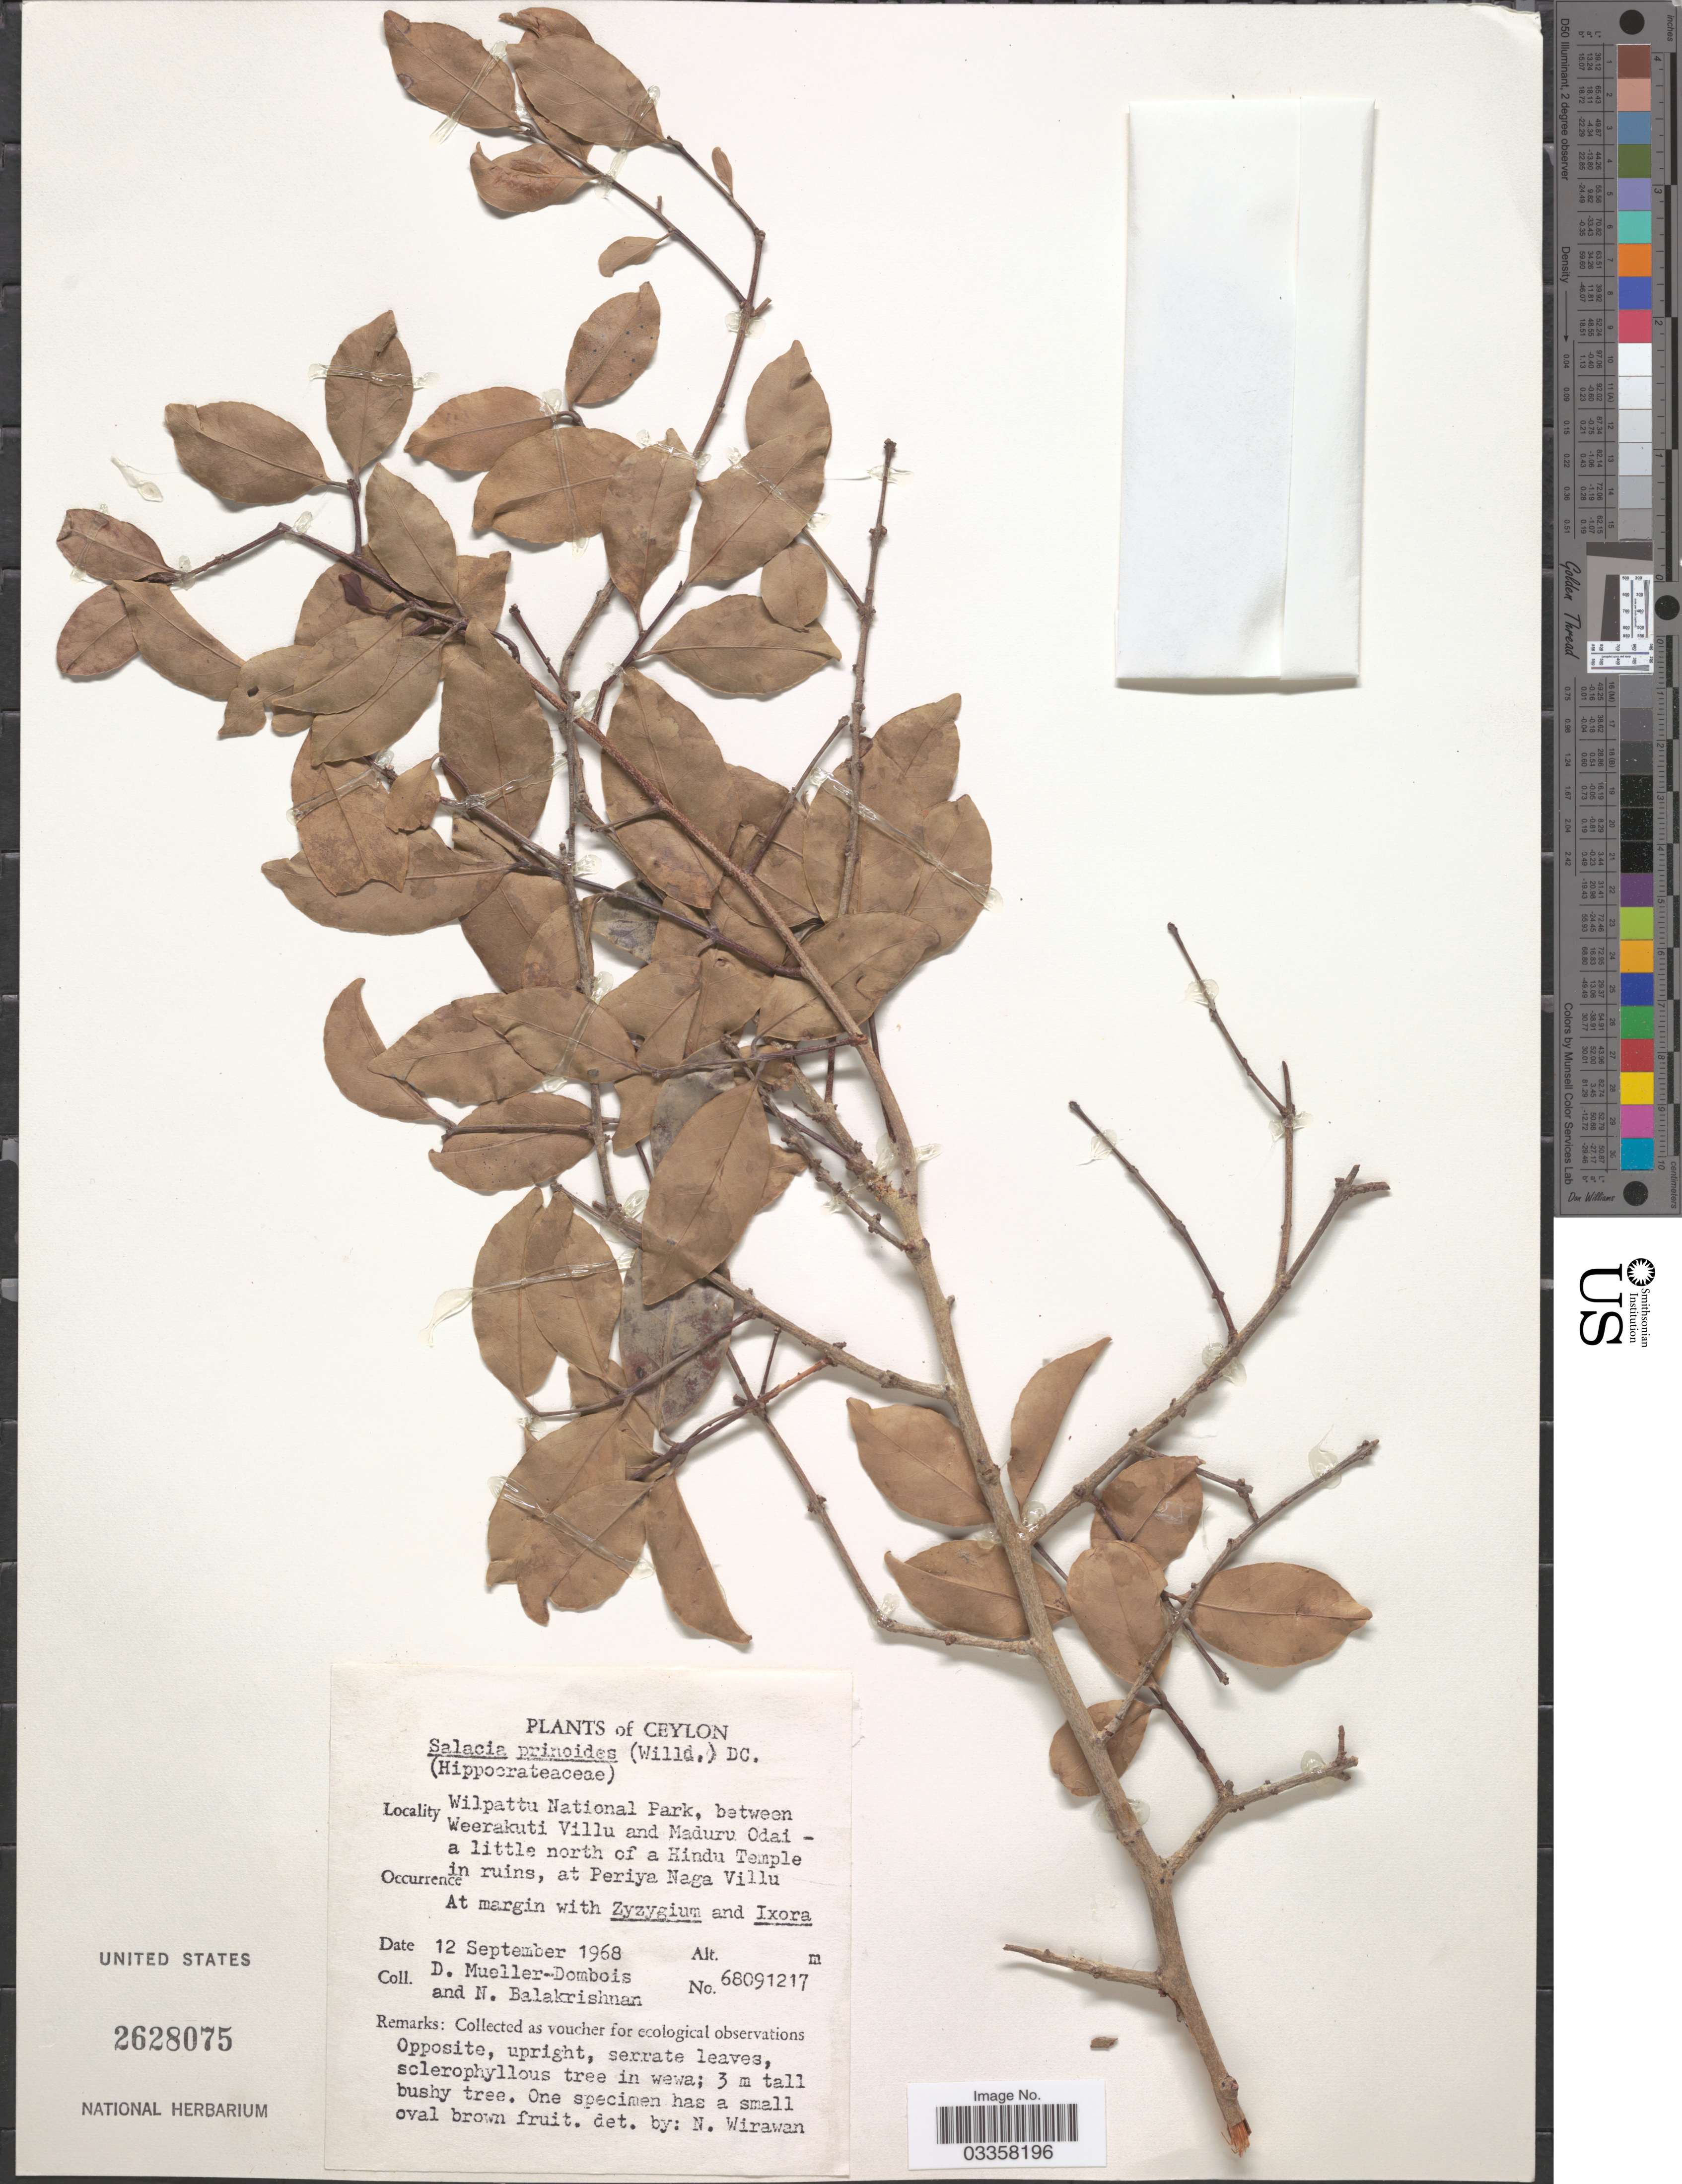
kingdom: Plantae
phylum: Tracheophyta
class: Magnoliopsida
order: Celastrales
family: Celastraceae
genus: Salacia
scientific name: Salacia chinensis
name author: L.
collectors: D. Mueller-Dombois & N. Balakrishnan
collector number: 68091217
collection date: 1968-09-12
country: Sri Lanka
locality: Ceylon, Wilpattu National Park, between Weerakuti Villu and Maduru Odai - a little north of a Hindu Temple in ruins, at Periya Naga Villu.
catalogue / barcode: US 2628075